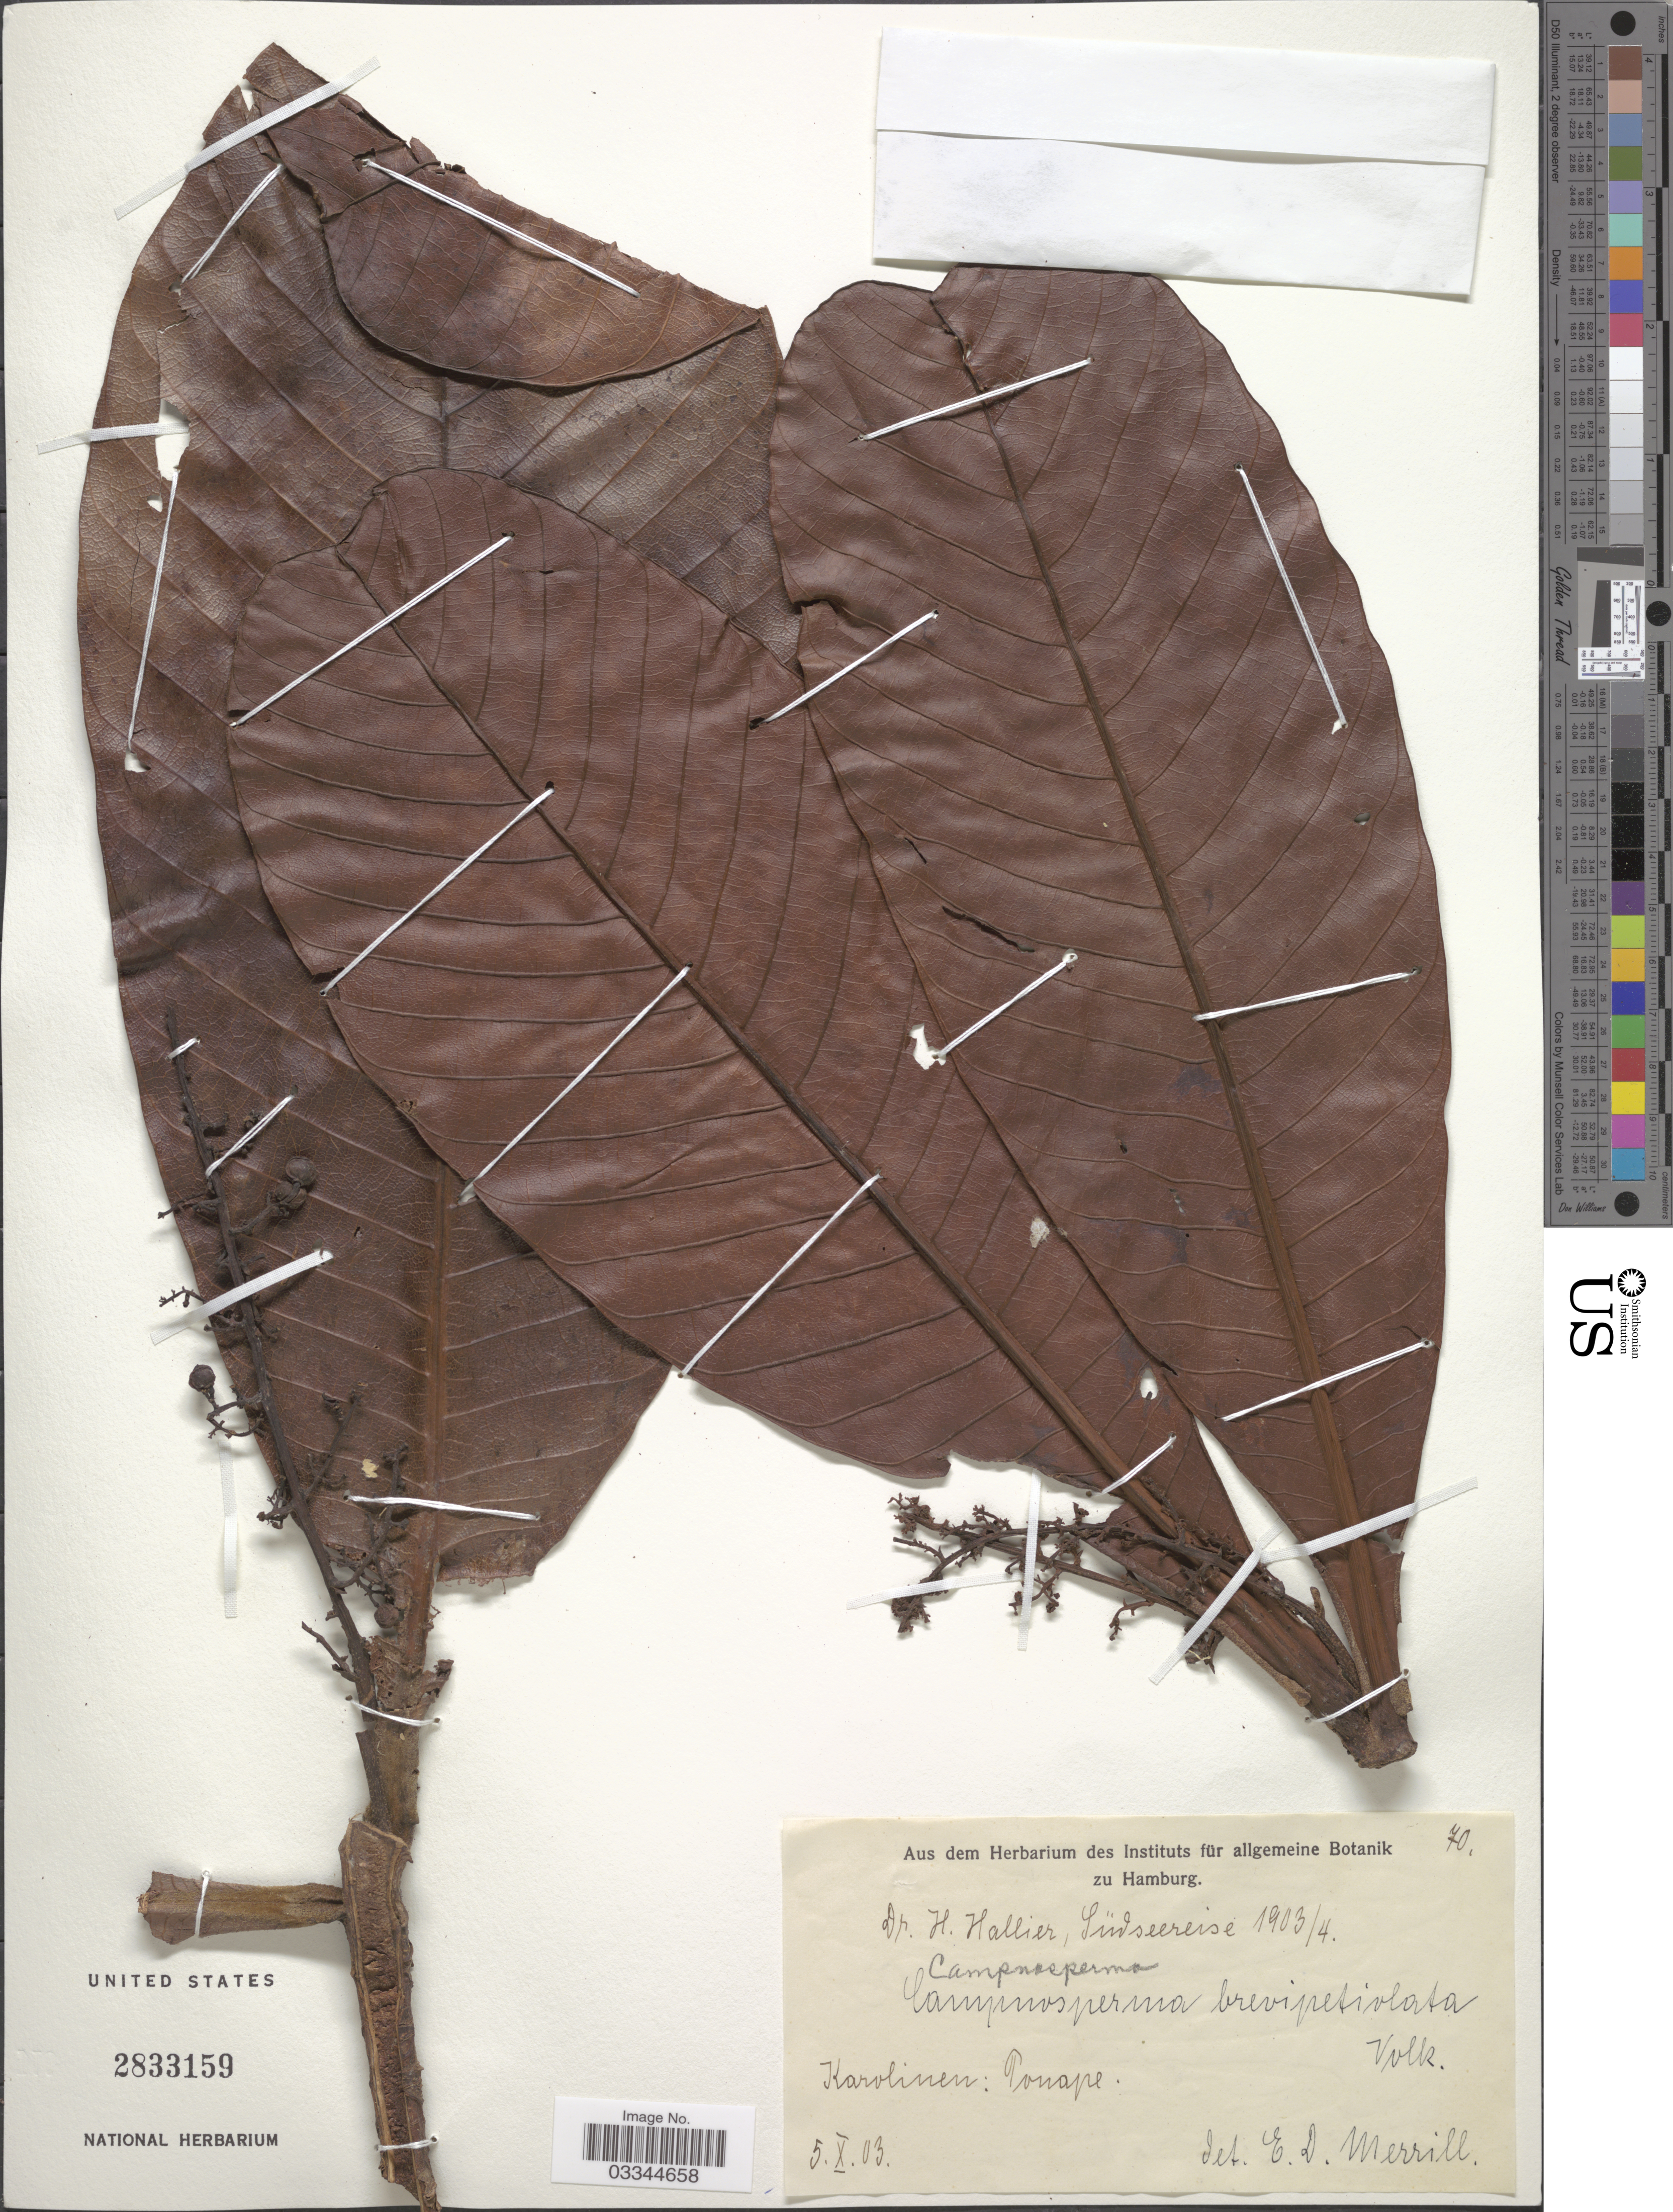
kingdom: Plantae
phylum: Tracheophyta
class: Magnoliopsida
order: Sapindales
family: Anacardiaceae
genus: Campnosperma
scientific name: Campnosperma brevipetiolatum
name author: Volk.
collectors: H. G. Hallier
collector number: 70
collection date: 1903-10-05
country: Micronesia, Federated States of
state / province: Pohnpei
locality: Karolinen: Ponape.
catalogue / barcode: US 2833159